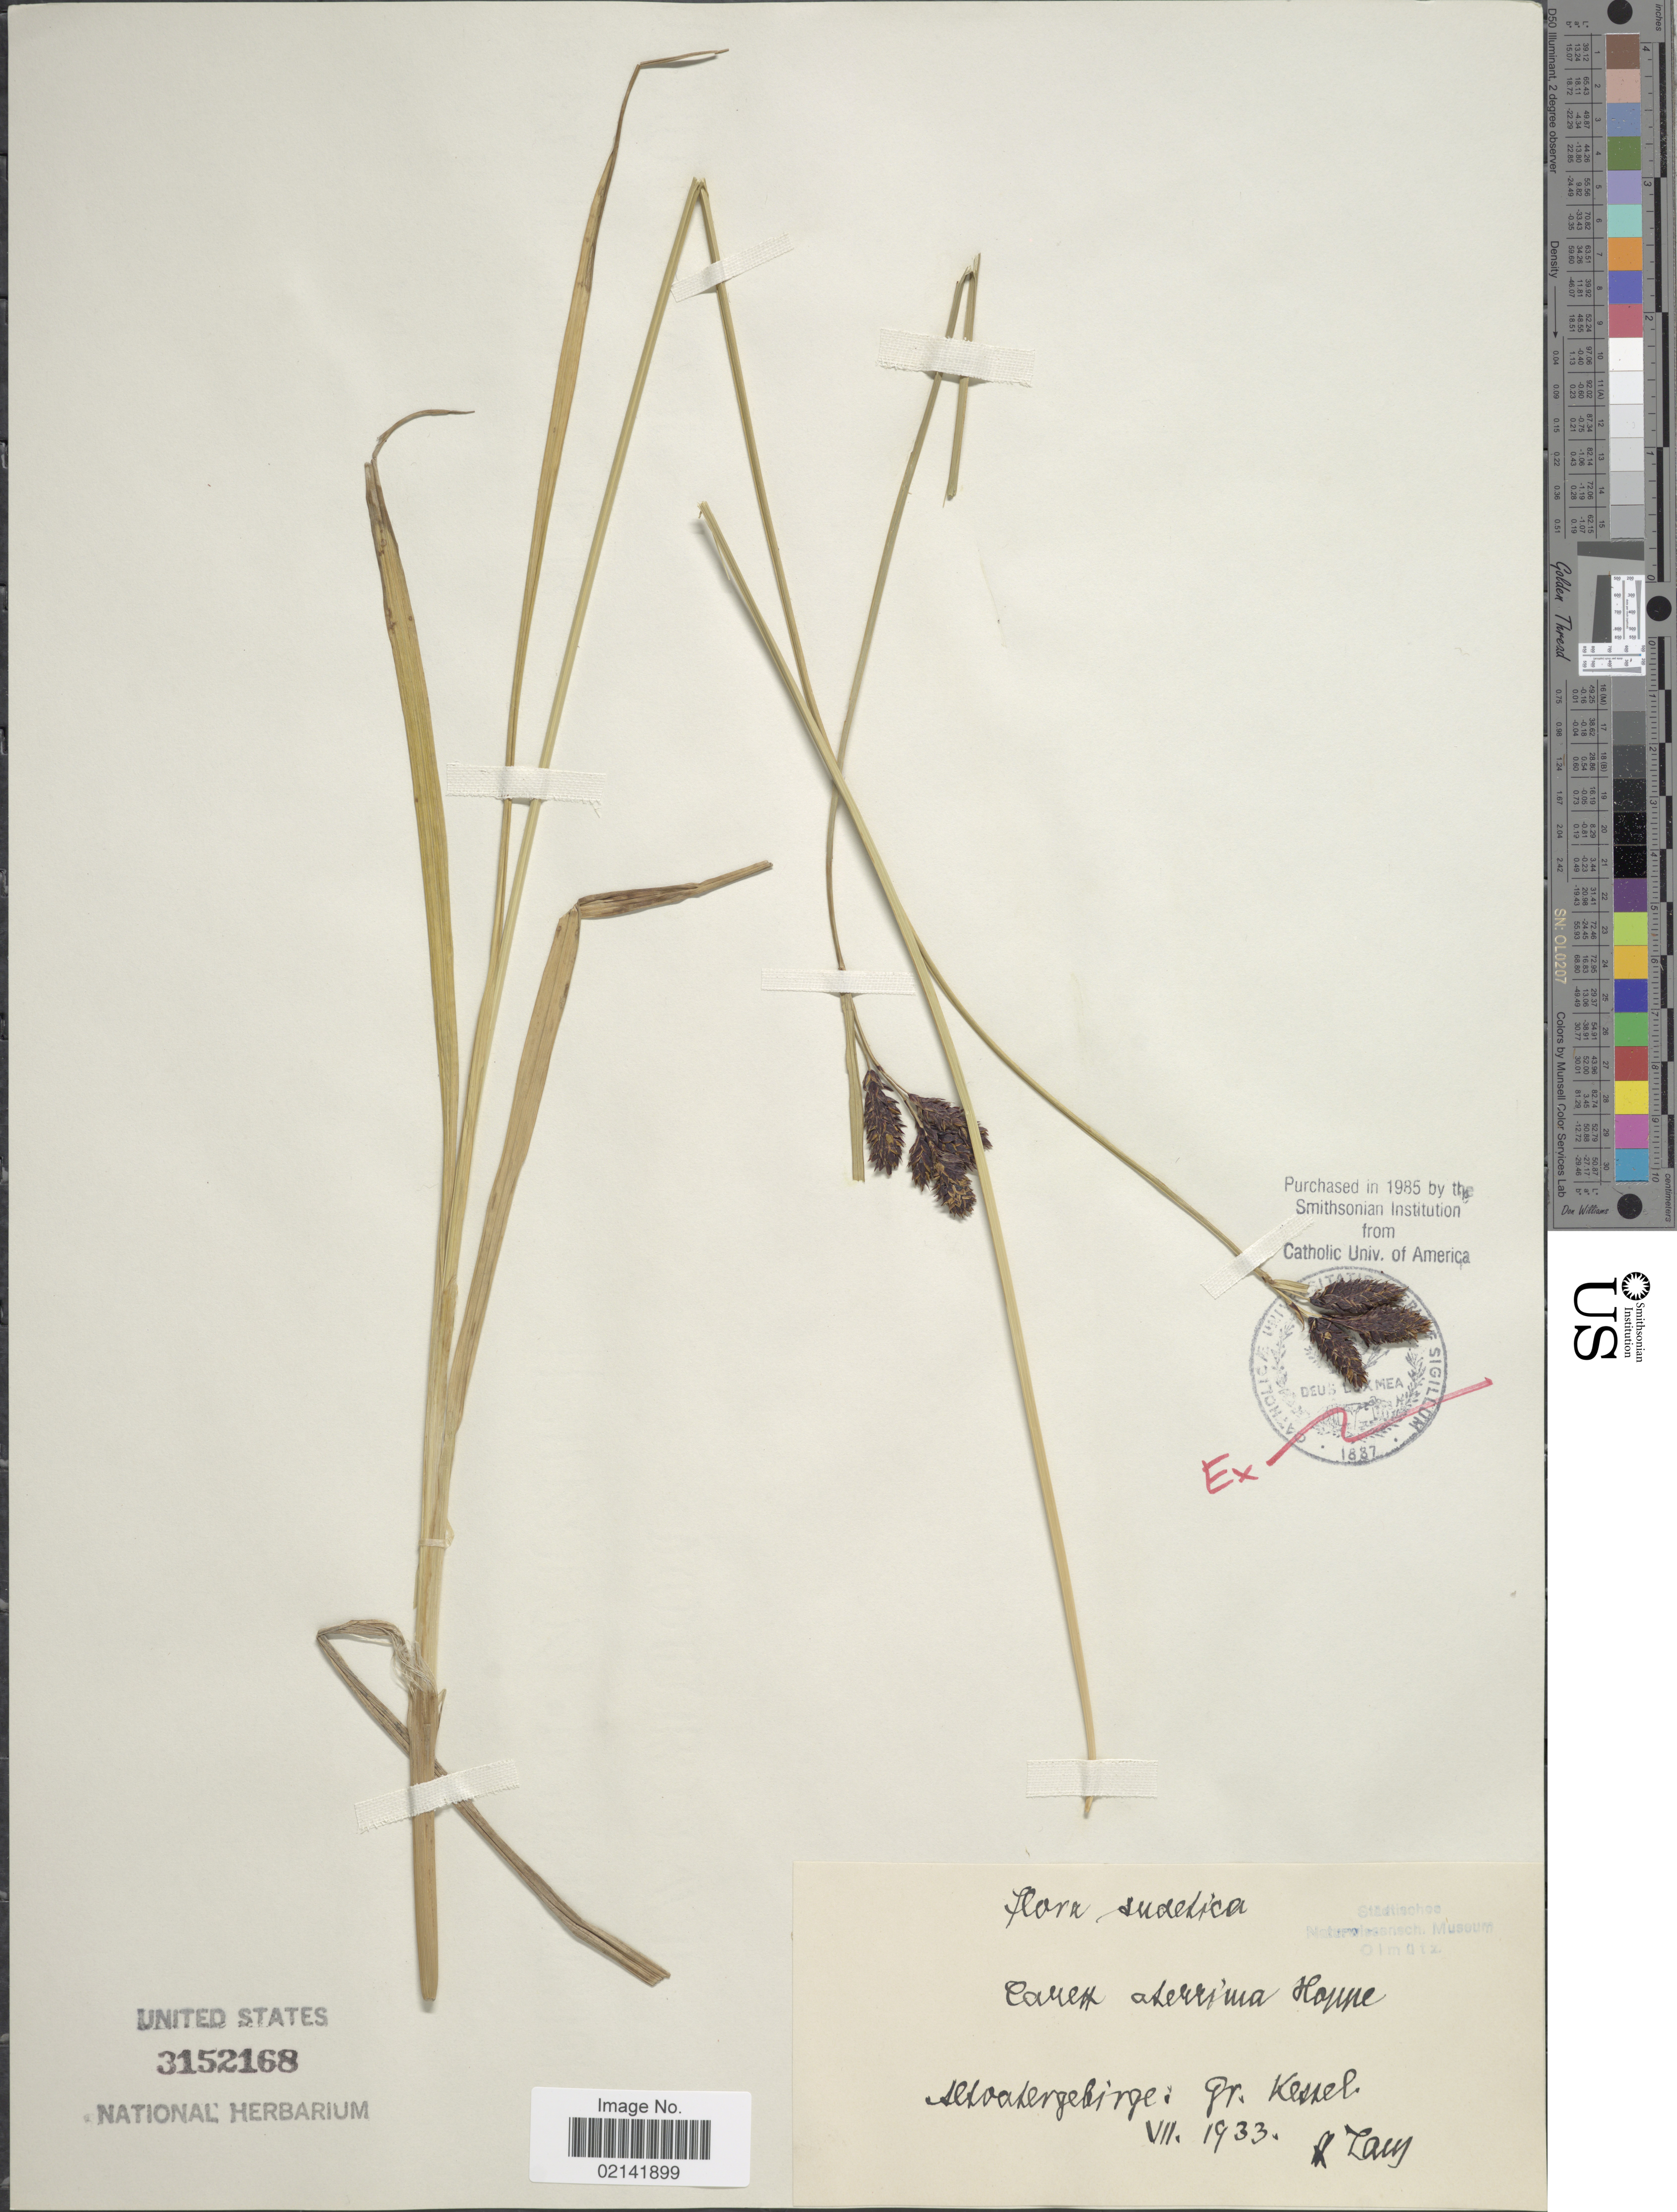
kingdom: Plantae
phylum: Tracheophyta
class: Liliopsida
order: Poales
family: Cyperaceae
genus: Carex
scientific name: Carex aterrima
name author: Hoppe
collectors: H. Laus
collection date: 1933-07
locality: Sudetica. Altoakergebirge: gr. Kessel [interpreted]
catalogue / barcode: US 3152168